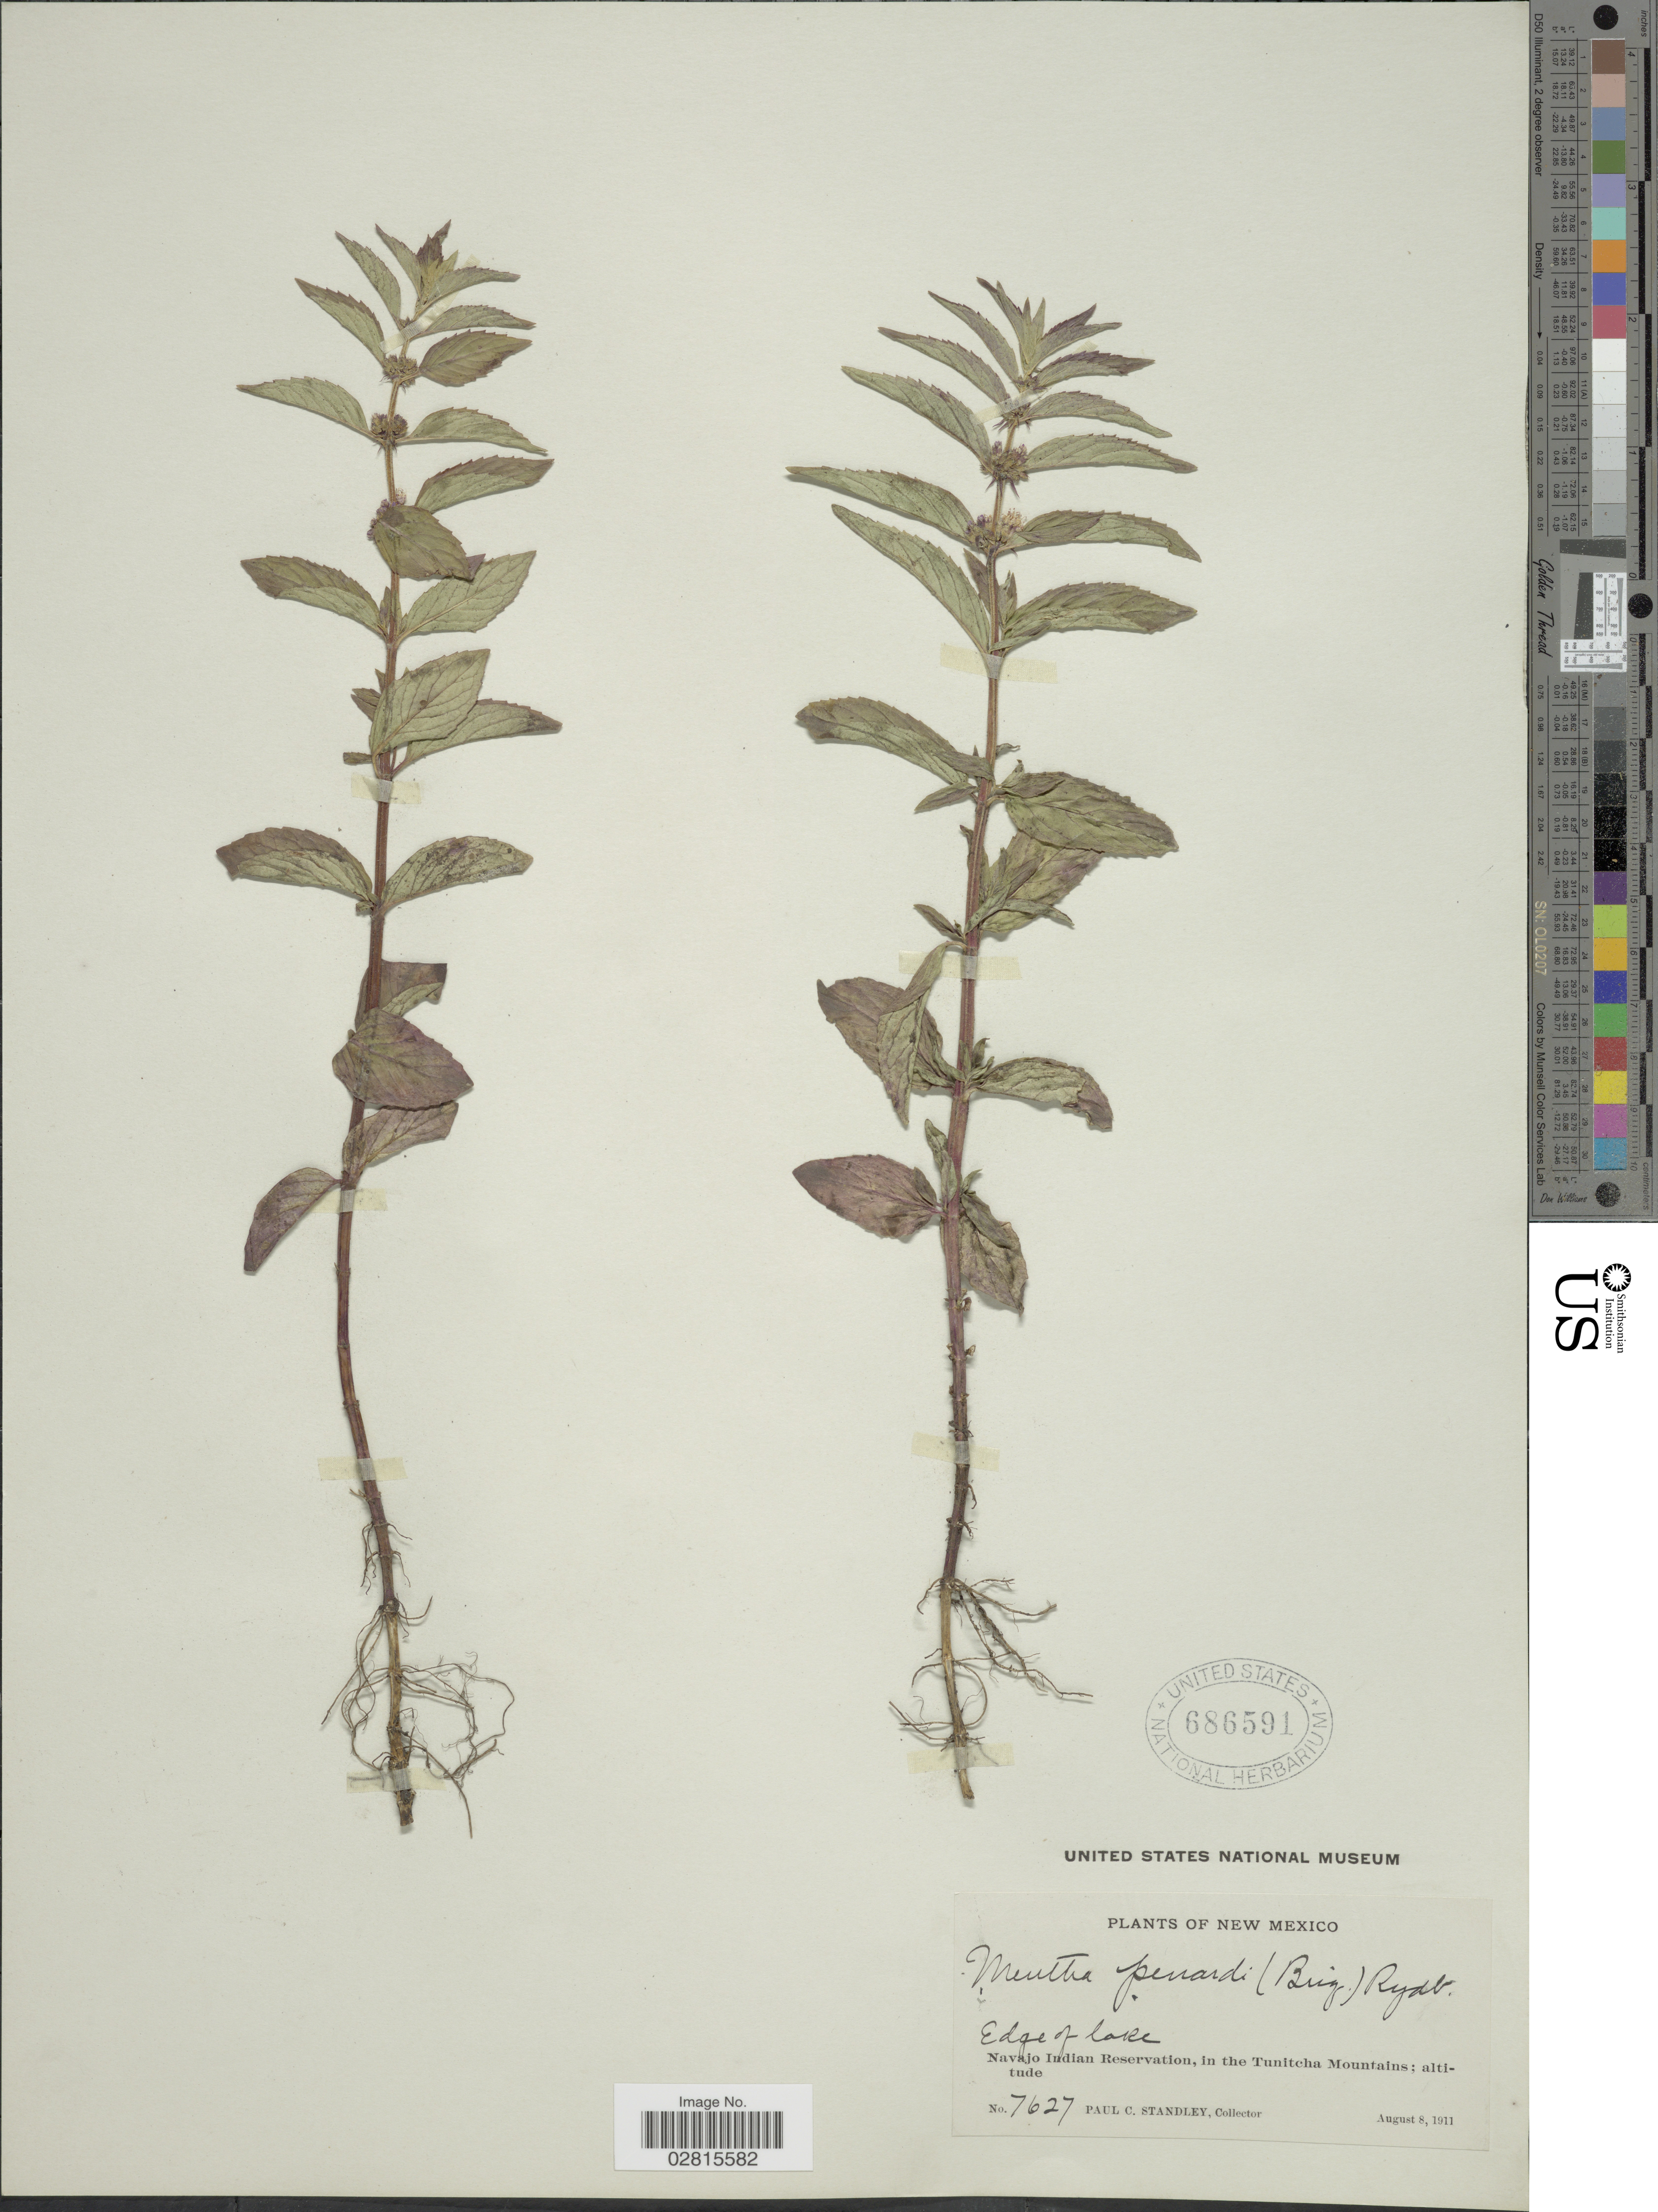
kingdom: Plantae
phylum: Tracheophyta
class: Magnoliopsida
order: Lamiales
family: Lamiaceae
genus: Mentha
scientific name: Mentha penardii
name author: (Briq.) Rydb.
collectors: P. C. Standley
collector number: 7627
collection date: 1911-08-08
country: United States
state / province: New Mexico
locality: Navajo Indian Reservation, in the Tunitcha Mountains.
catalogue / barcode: US 686591